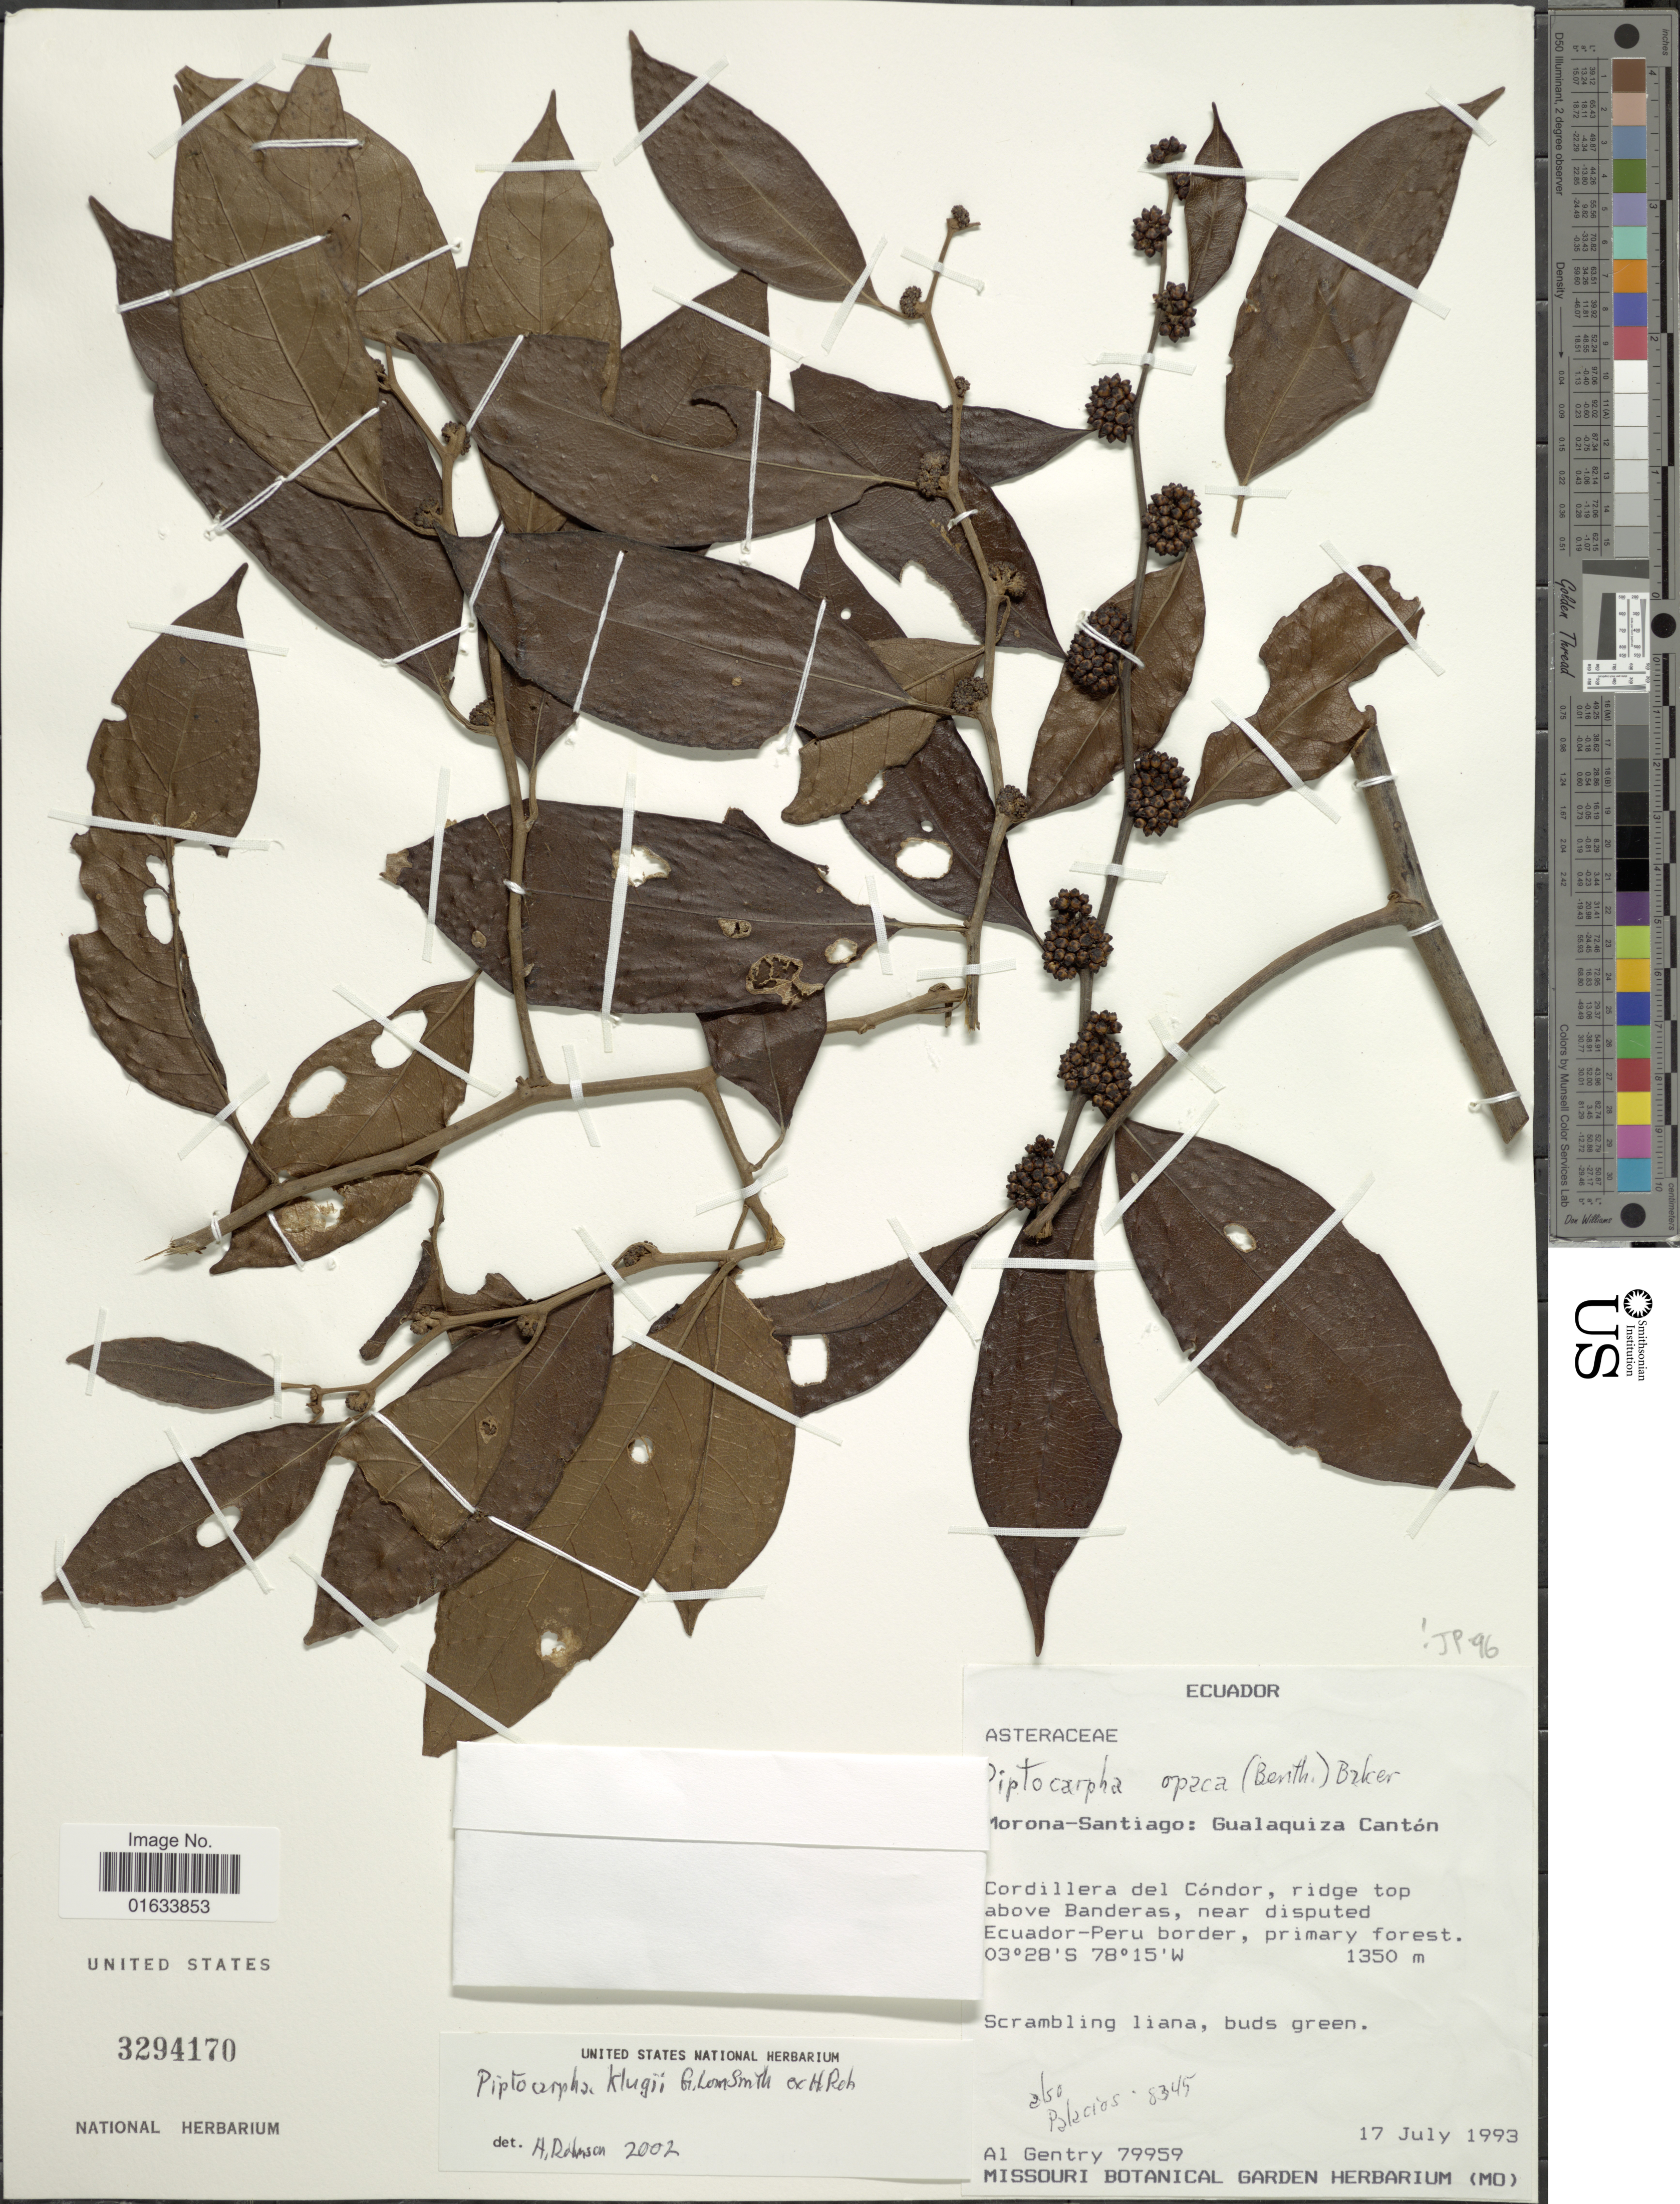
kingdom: Plantae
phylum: Tracheophyta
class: Magnoliopsida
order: Asterales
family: Asteraceae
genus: Piptocarpha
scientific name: Piptocarpha klugii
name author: G. Lom. Sm. ex H. Rob.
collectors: A. H. Gentry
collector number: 79959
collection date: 1993-07-17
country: Ecuador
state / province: Morona-Santiago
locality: Morona-Santiago: Gualaquiza Cantón. Cordillera del Cóndor, ridge top above Banderas, near disputed Ecuador-Peru border, primary forest.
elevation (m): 1350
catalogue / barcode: US 3294170